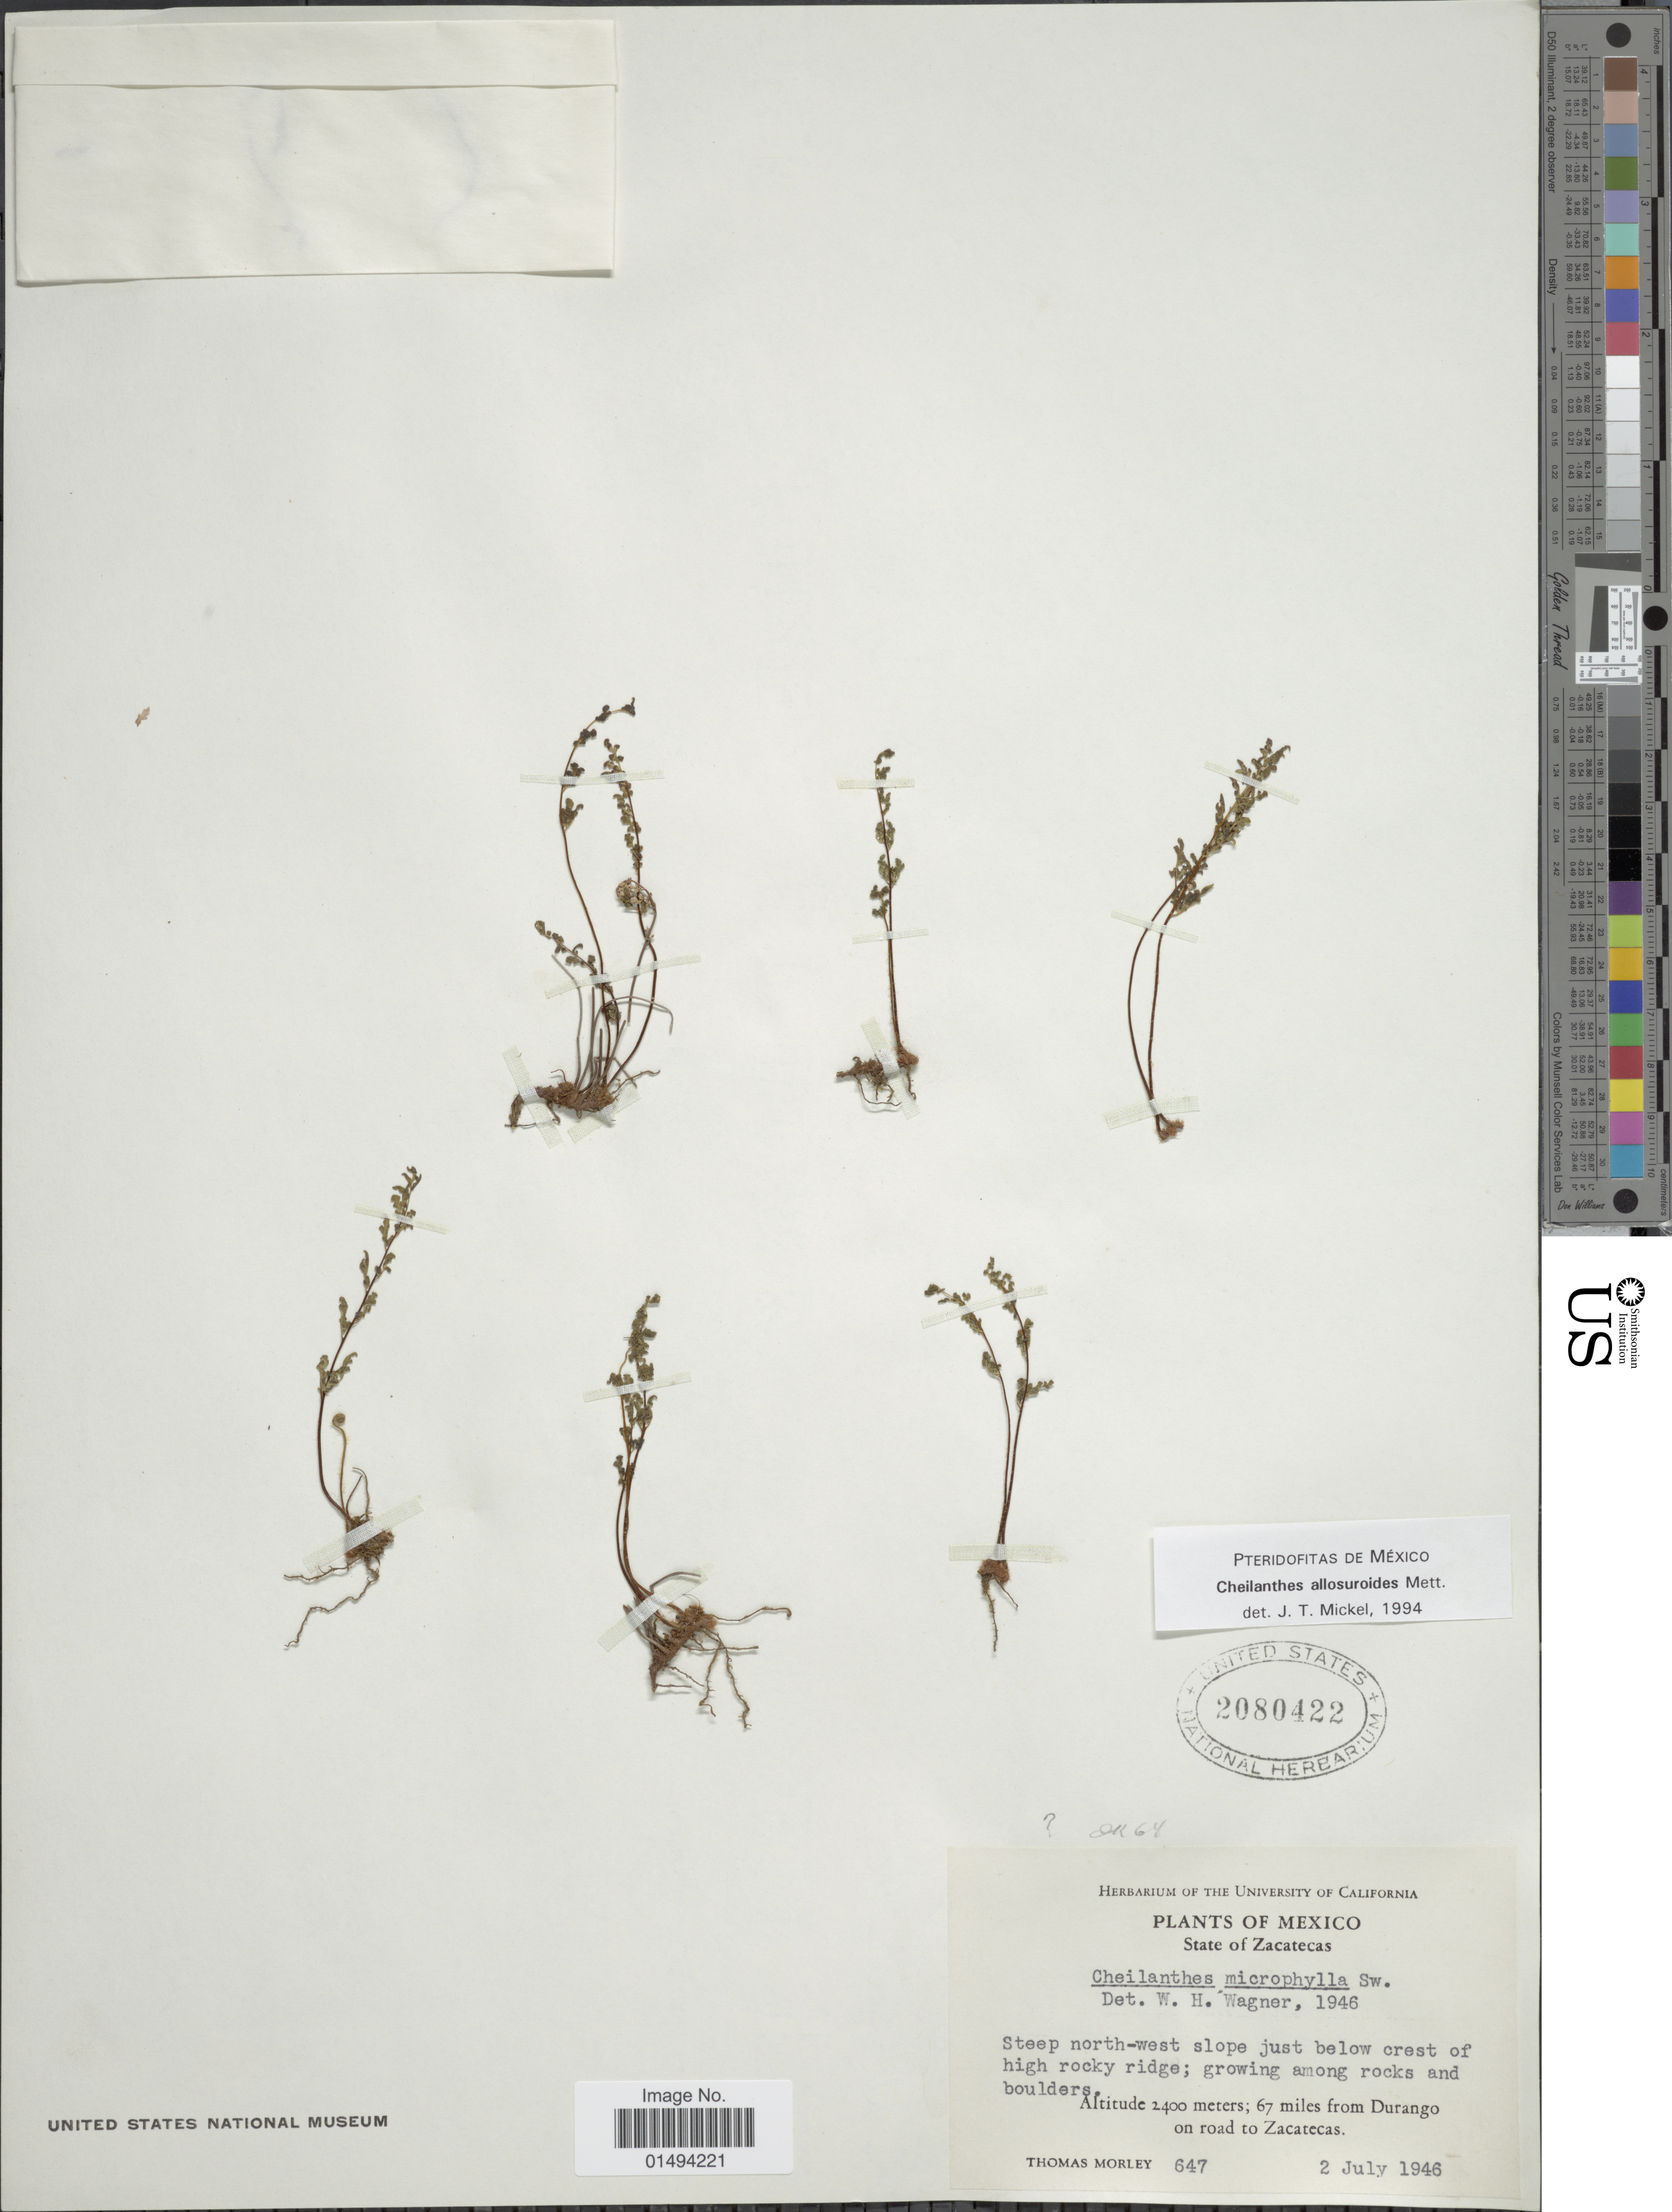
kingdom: Plantae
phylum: Tracheophyta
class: Polypodiopsida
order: Polypodiales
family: Pteridaceae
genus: Myriopteris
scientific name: Myriopteris allosuroides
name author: (Mett.) Grusz & Windham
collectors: T. Morley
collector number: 647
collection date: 1946-07-02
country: Mexico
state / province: Zacatecas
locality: Mexico, 67 miles from Durango on road to Zacatecas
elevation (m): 2400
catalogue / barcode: US 2080422